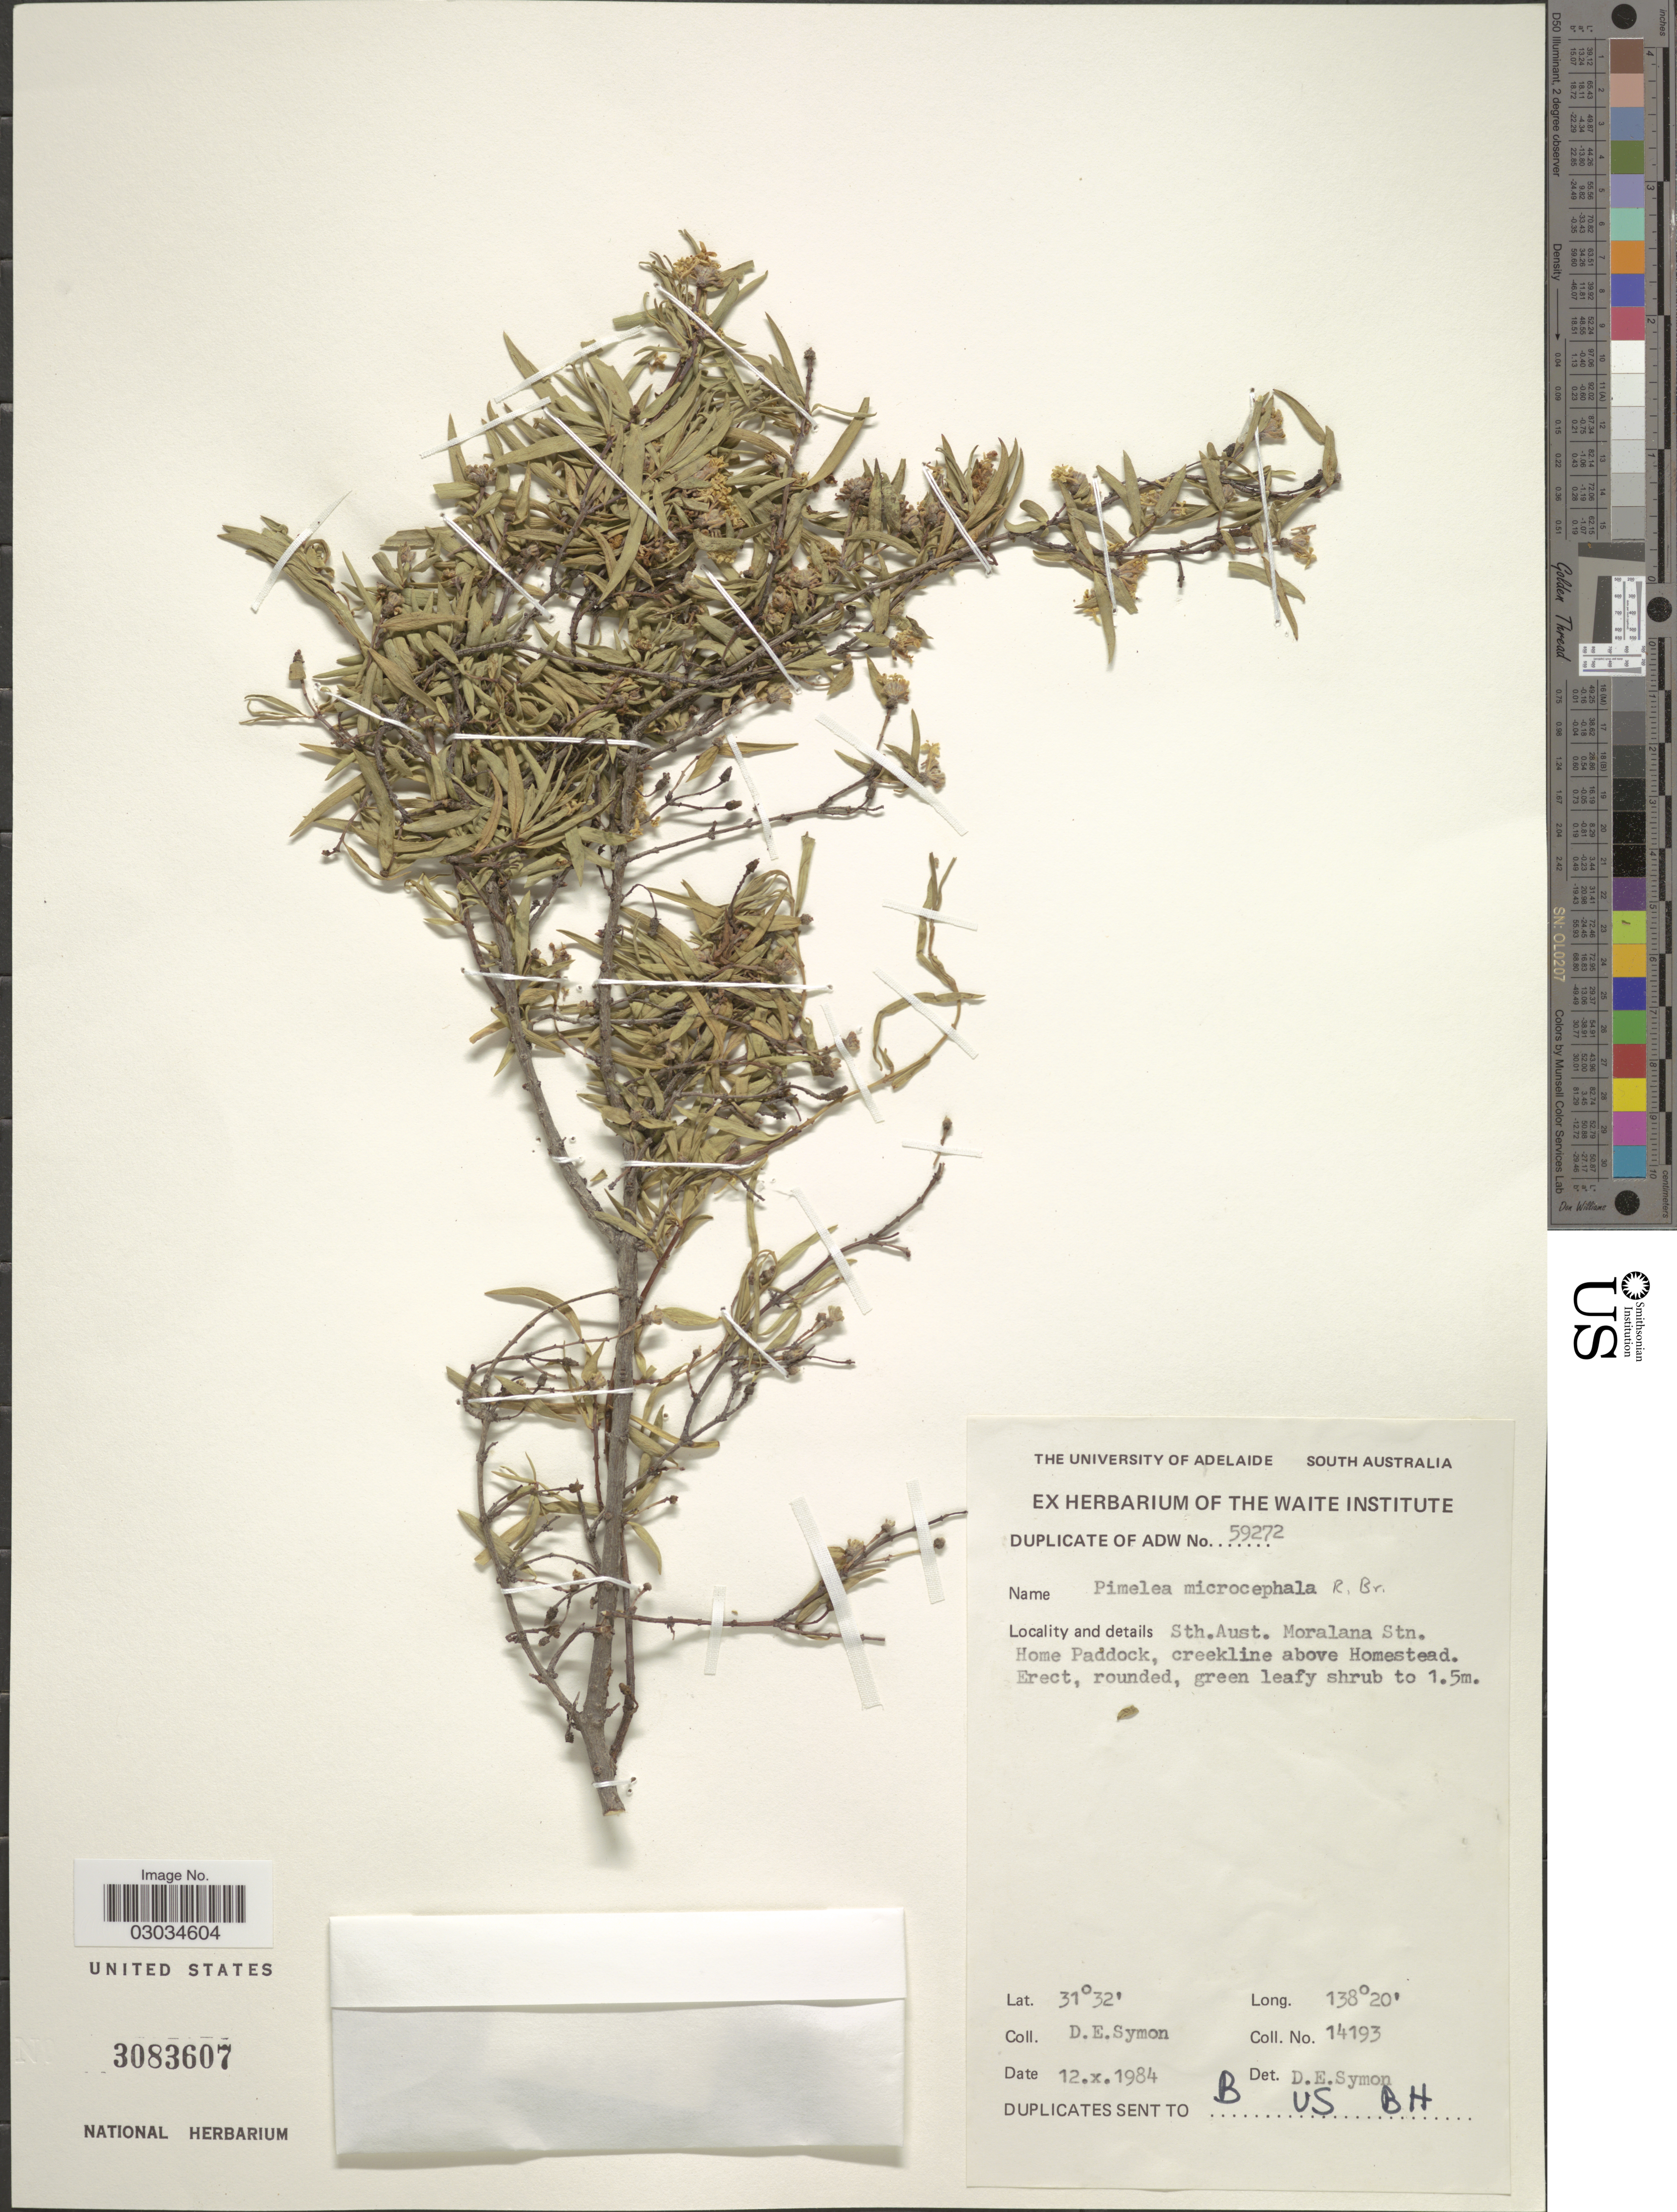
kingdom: Plantae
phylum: Tracheophyta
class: Magnoliopsida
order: Malvales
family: Thymelaeaceae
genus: Pimelea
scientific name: Pimelea microcephala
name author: R. Br.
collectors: D. Symon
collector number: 14193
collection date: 1984-10-12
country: Australia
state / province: South Australia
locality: Sth. Aust. Moralana Stn. Home Paddock, creekline above Homestead.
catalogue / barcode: US 3083607